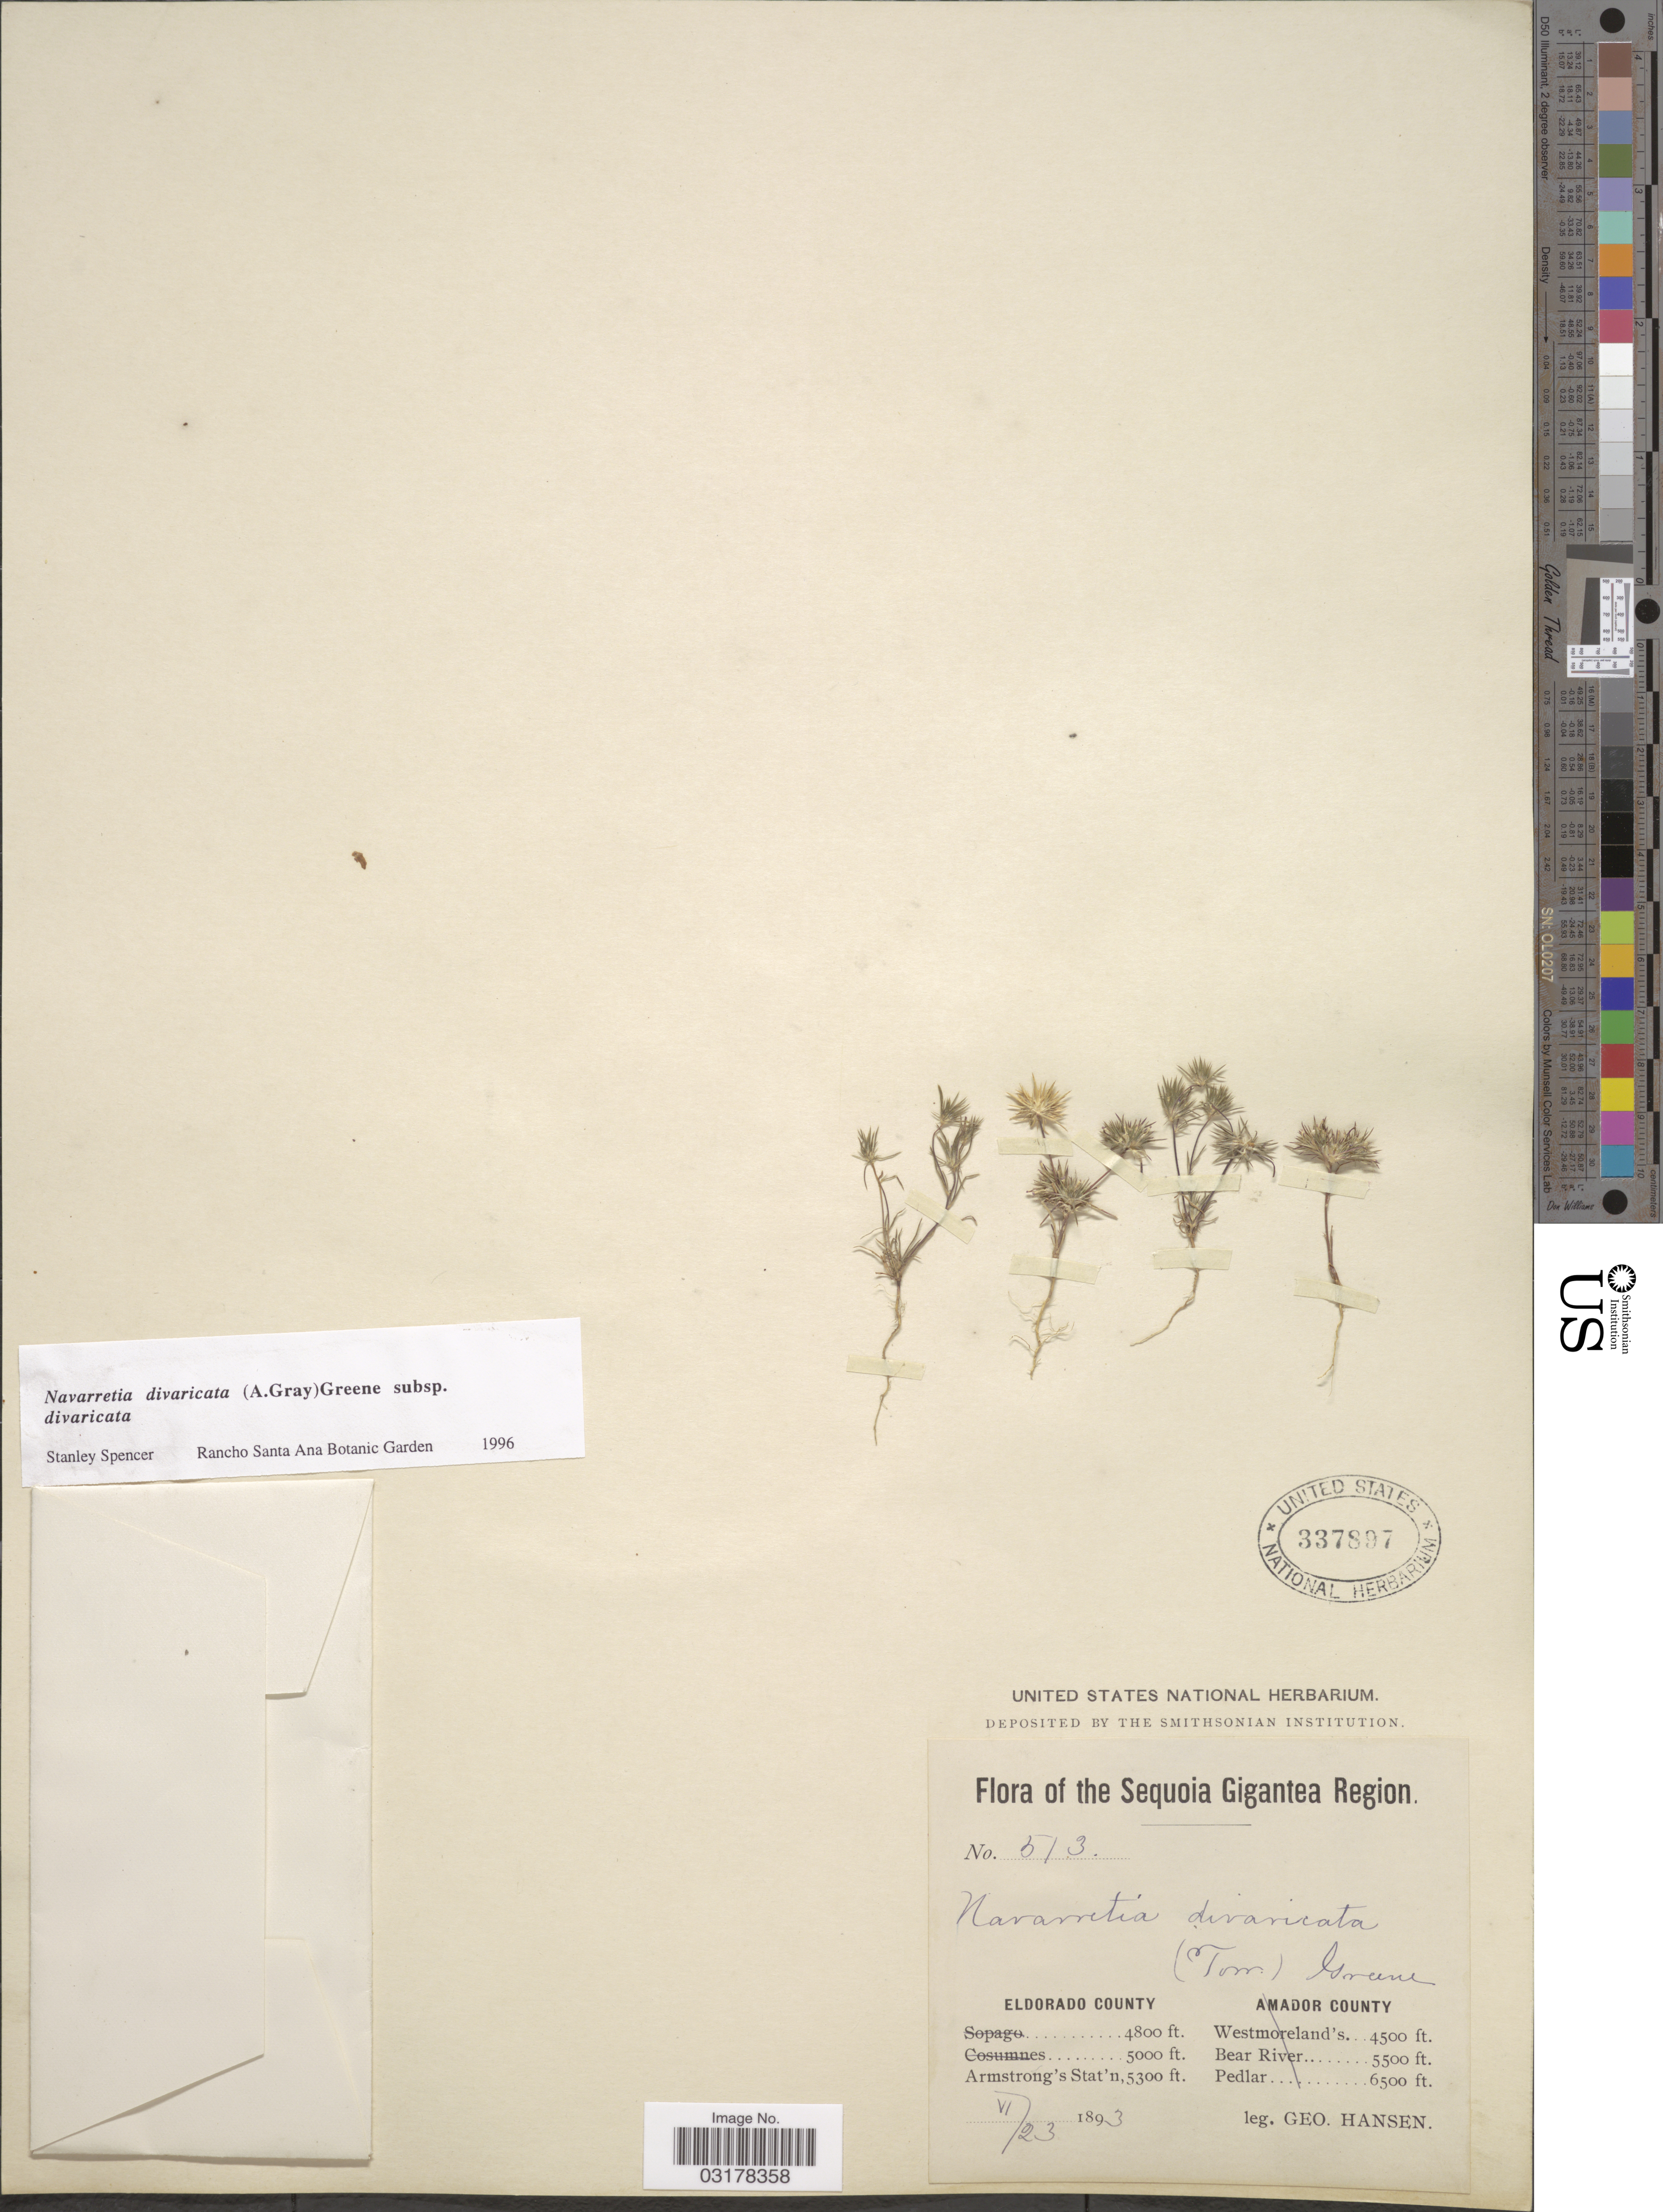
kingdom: Plantae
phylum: Tracheophyta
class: Magnoliopsida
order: Ericales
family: Polemoniaceae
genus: Navarretia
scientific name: Navarretia divaricata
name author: S.W. Greene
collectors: G. Hansen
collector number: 513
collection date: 1893-06-23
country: United States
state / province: California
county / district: El Dorado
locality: The Sequoia Gigantea Region. Eldorado County. Armstrong's Stat'n.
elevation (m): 1615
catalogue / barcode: US 337897